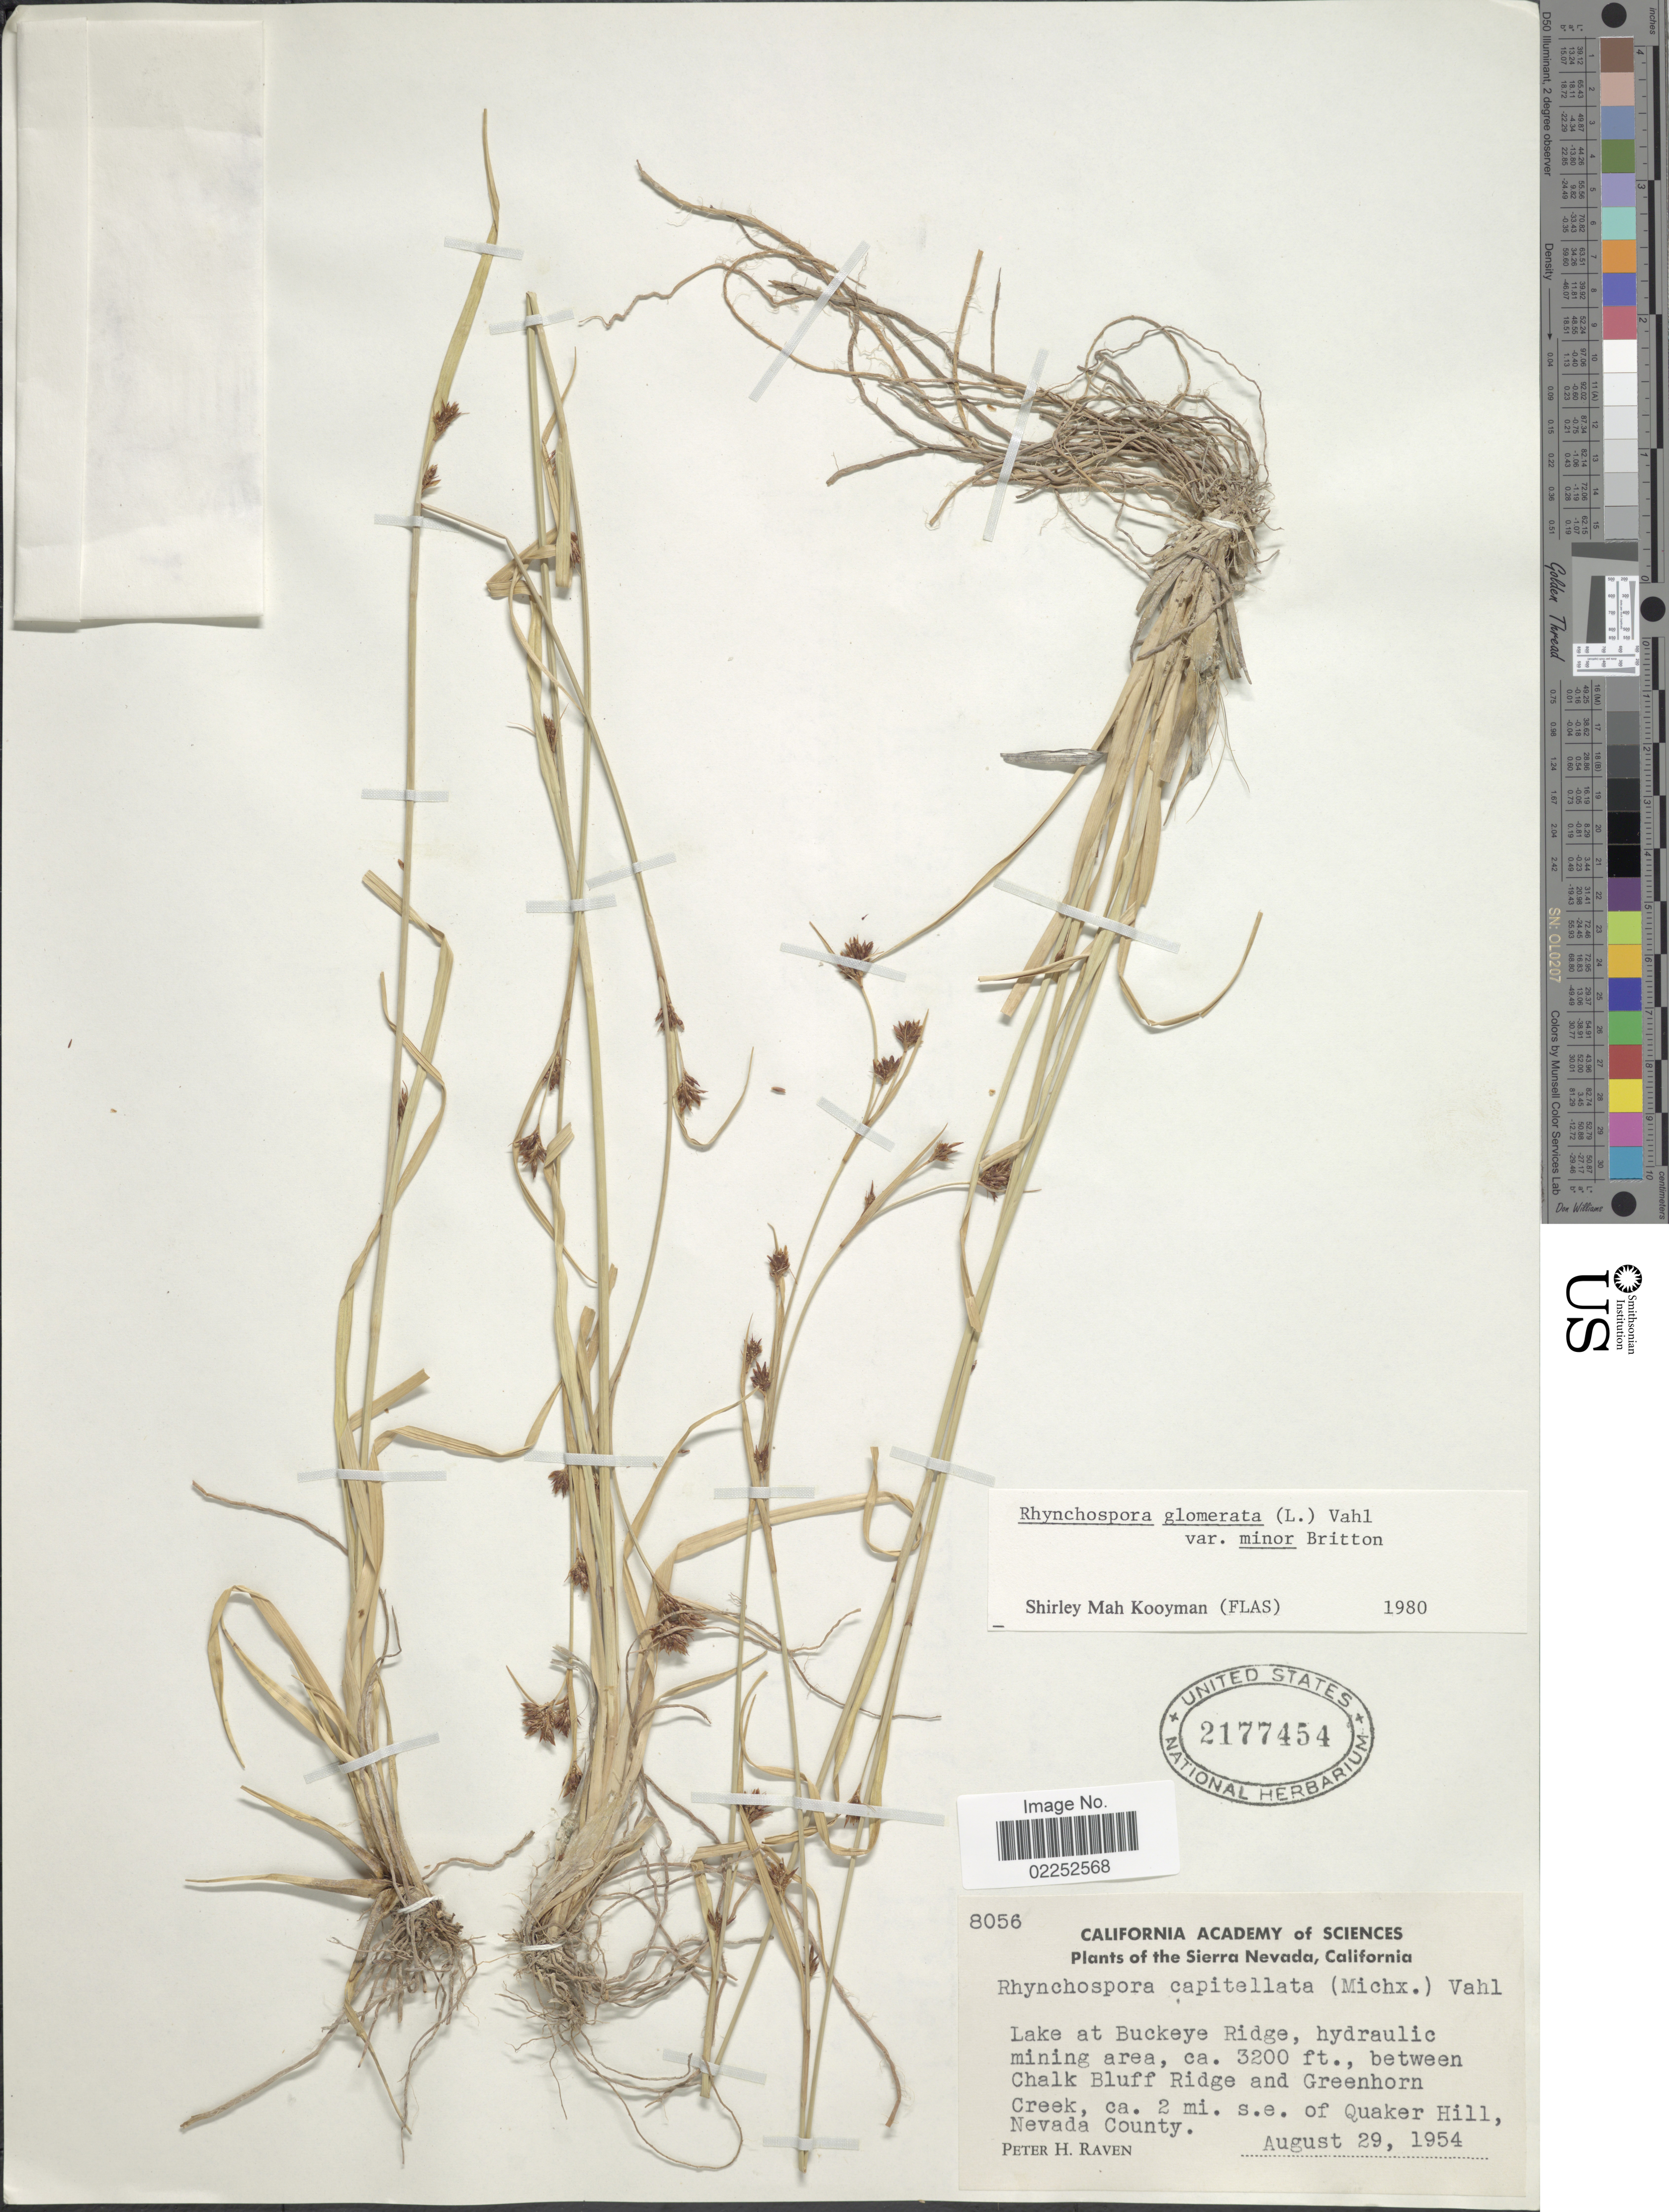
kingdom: Plantae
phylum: Tracheophyta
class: Liliopsida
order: Poales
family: Cyperaceae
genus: Rhynchospora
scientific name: Rhynchospora capitellata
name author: (Michx.) Vahl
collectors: P. Raven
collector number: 8056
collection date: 1954-08-29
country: United States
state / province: Nevada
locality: Sierra Nevada, Lake at Buckeye Ridge, hydraulic mining area, between Chalk Bluff Ridge and Greenhorn Creek, ca. 2 mi s.e. of Quaker Hill, Nevada County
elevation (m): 975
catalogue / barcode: US 2177454